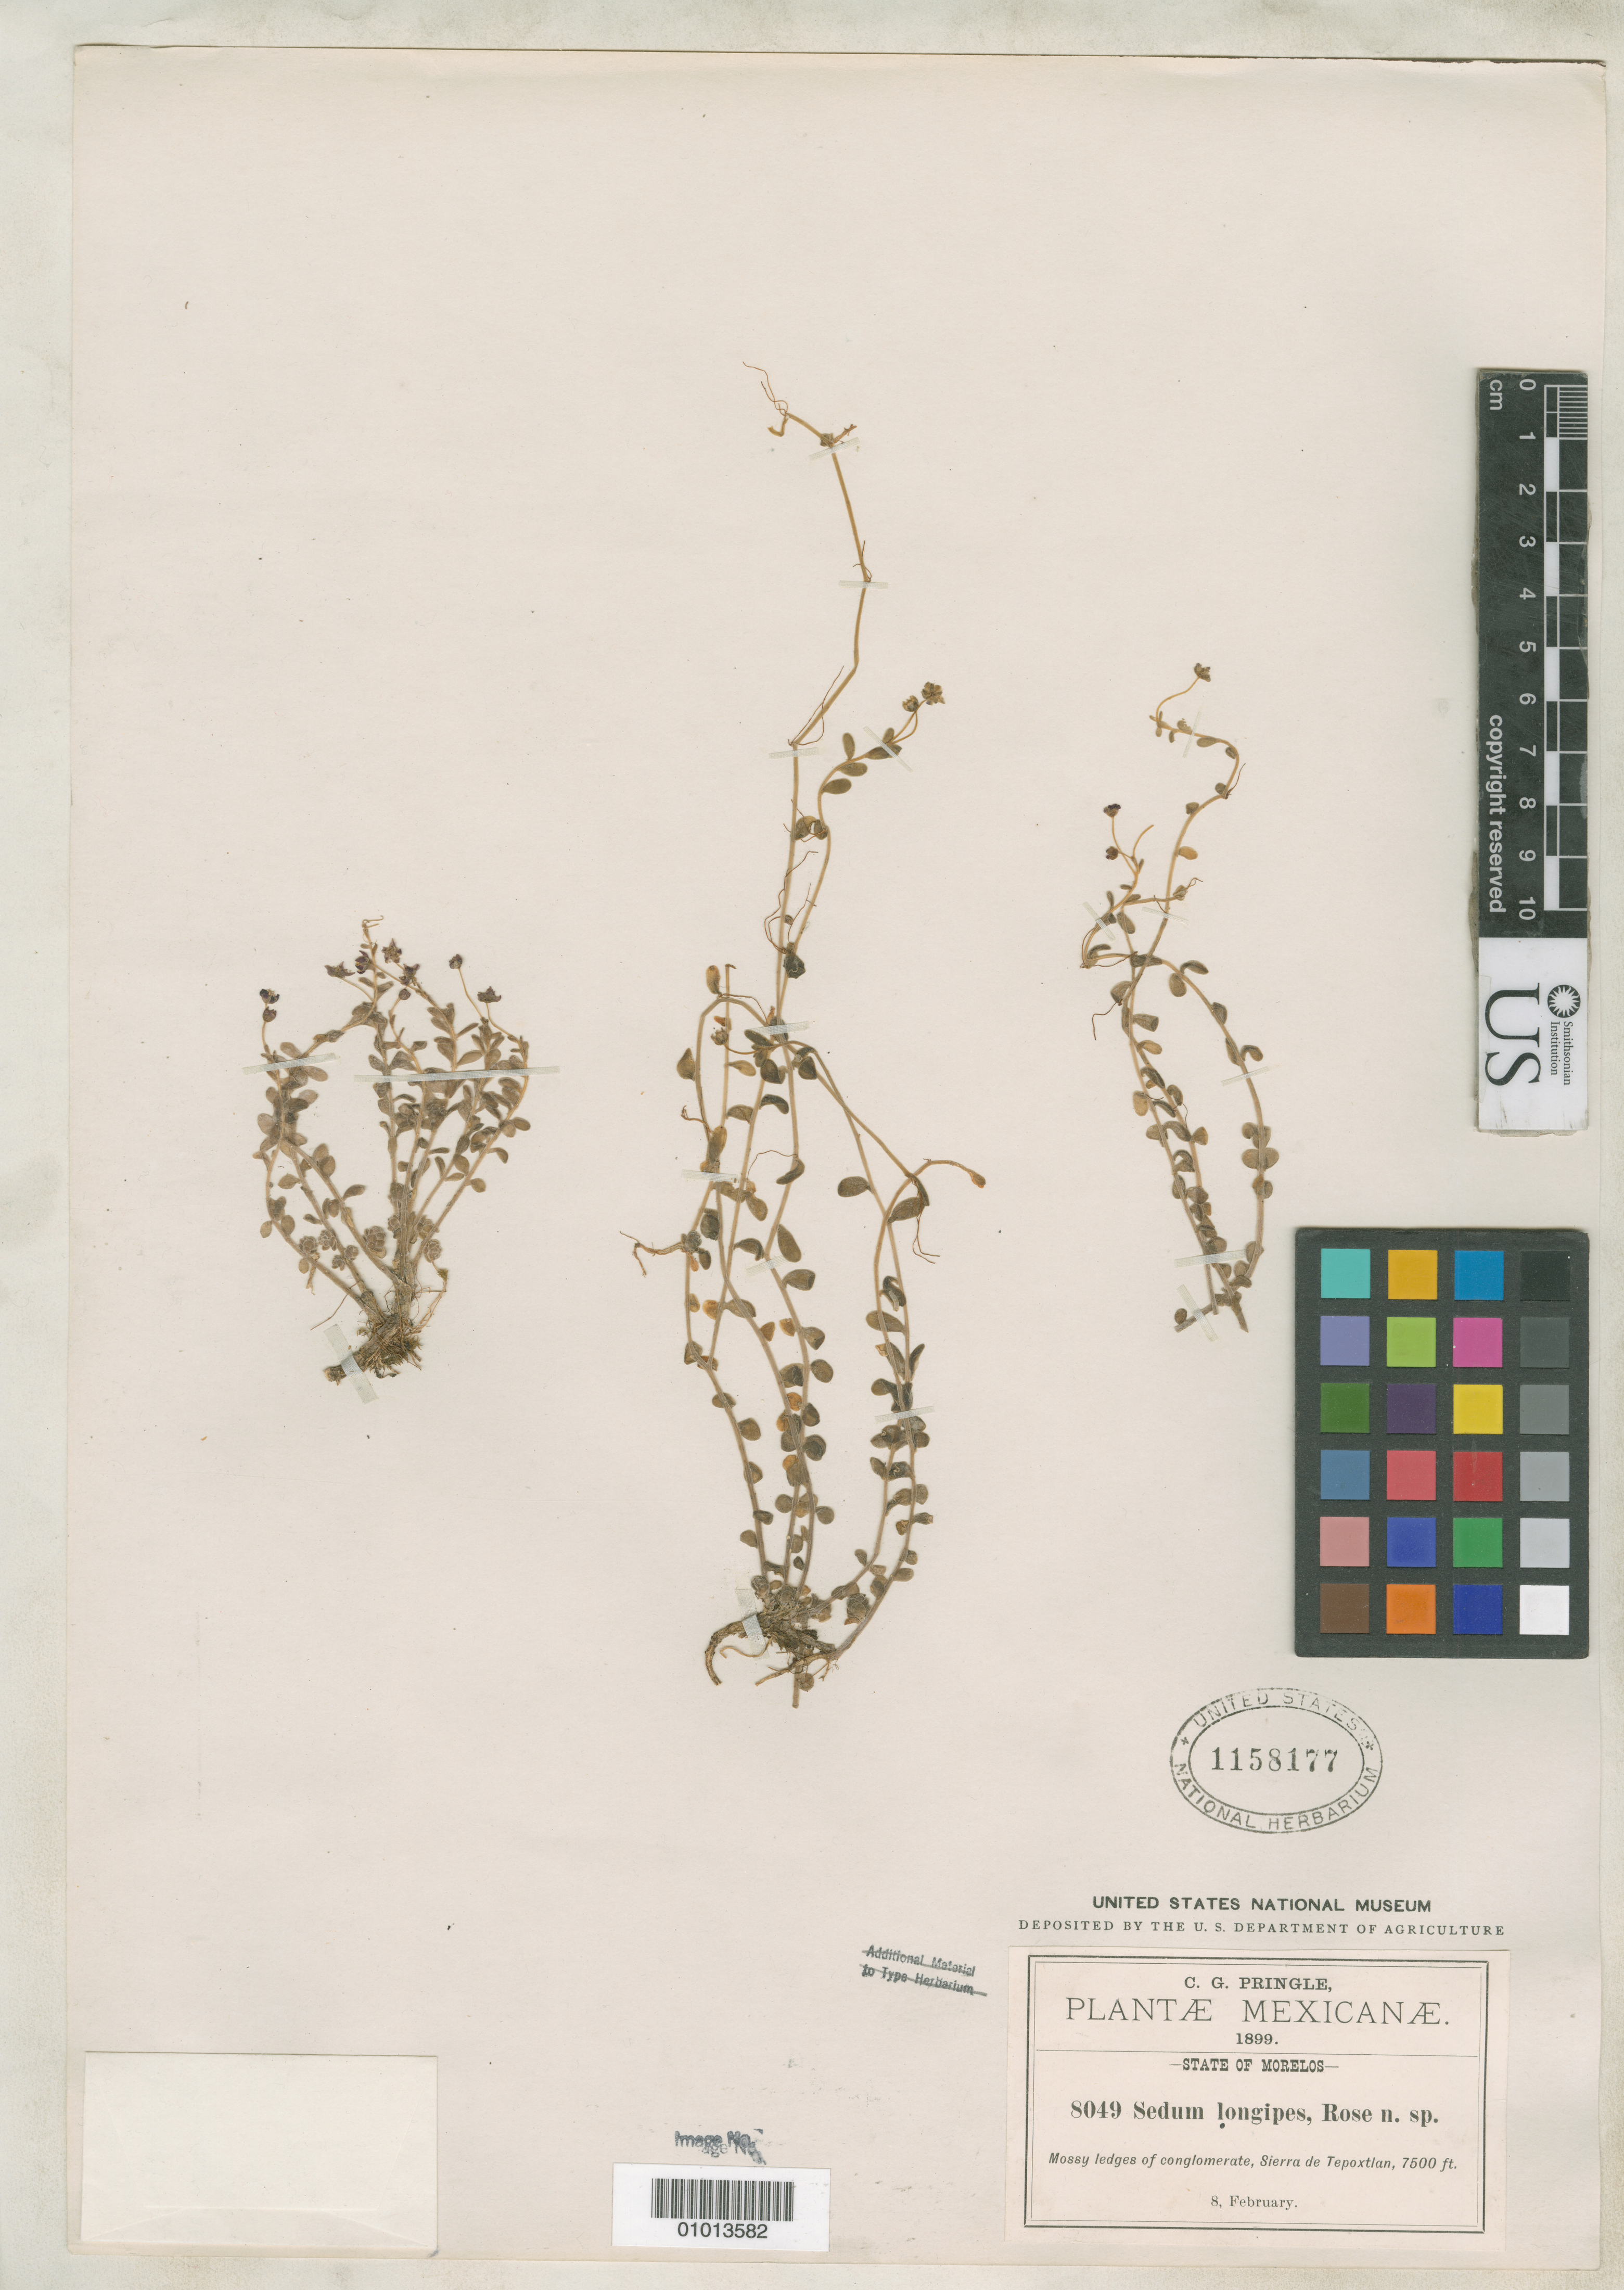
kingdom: Plantae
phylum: Tracheophyta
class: Magnoliopsida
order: Saxifragales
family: Crassulaceae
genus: Sedum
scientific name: Sedum longipes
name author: Rose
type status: Isotype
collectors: C. G. Pringle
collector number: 8049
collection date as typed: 08 Feb 1899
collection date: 1899-02-08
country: Mexico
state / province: Morelos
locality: Mossy ledges of conglomerate, Sierra de Tepoxtlan.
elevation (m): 2286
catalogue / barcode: US 1158177